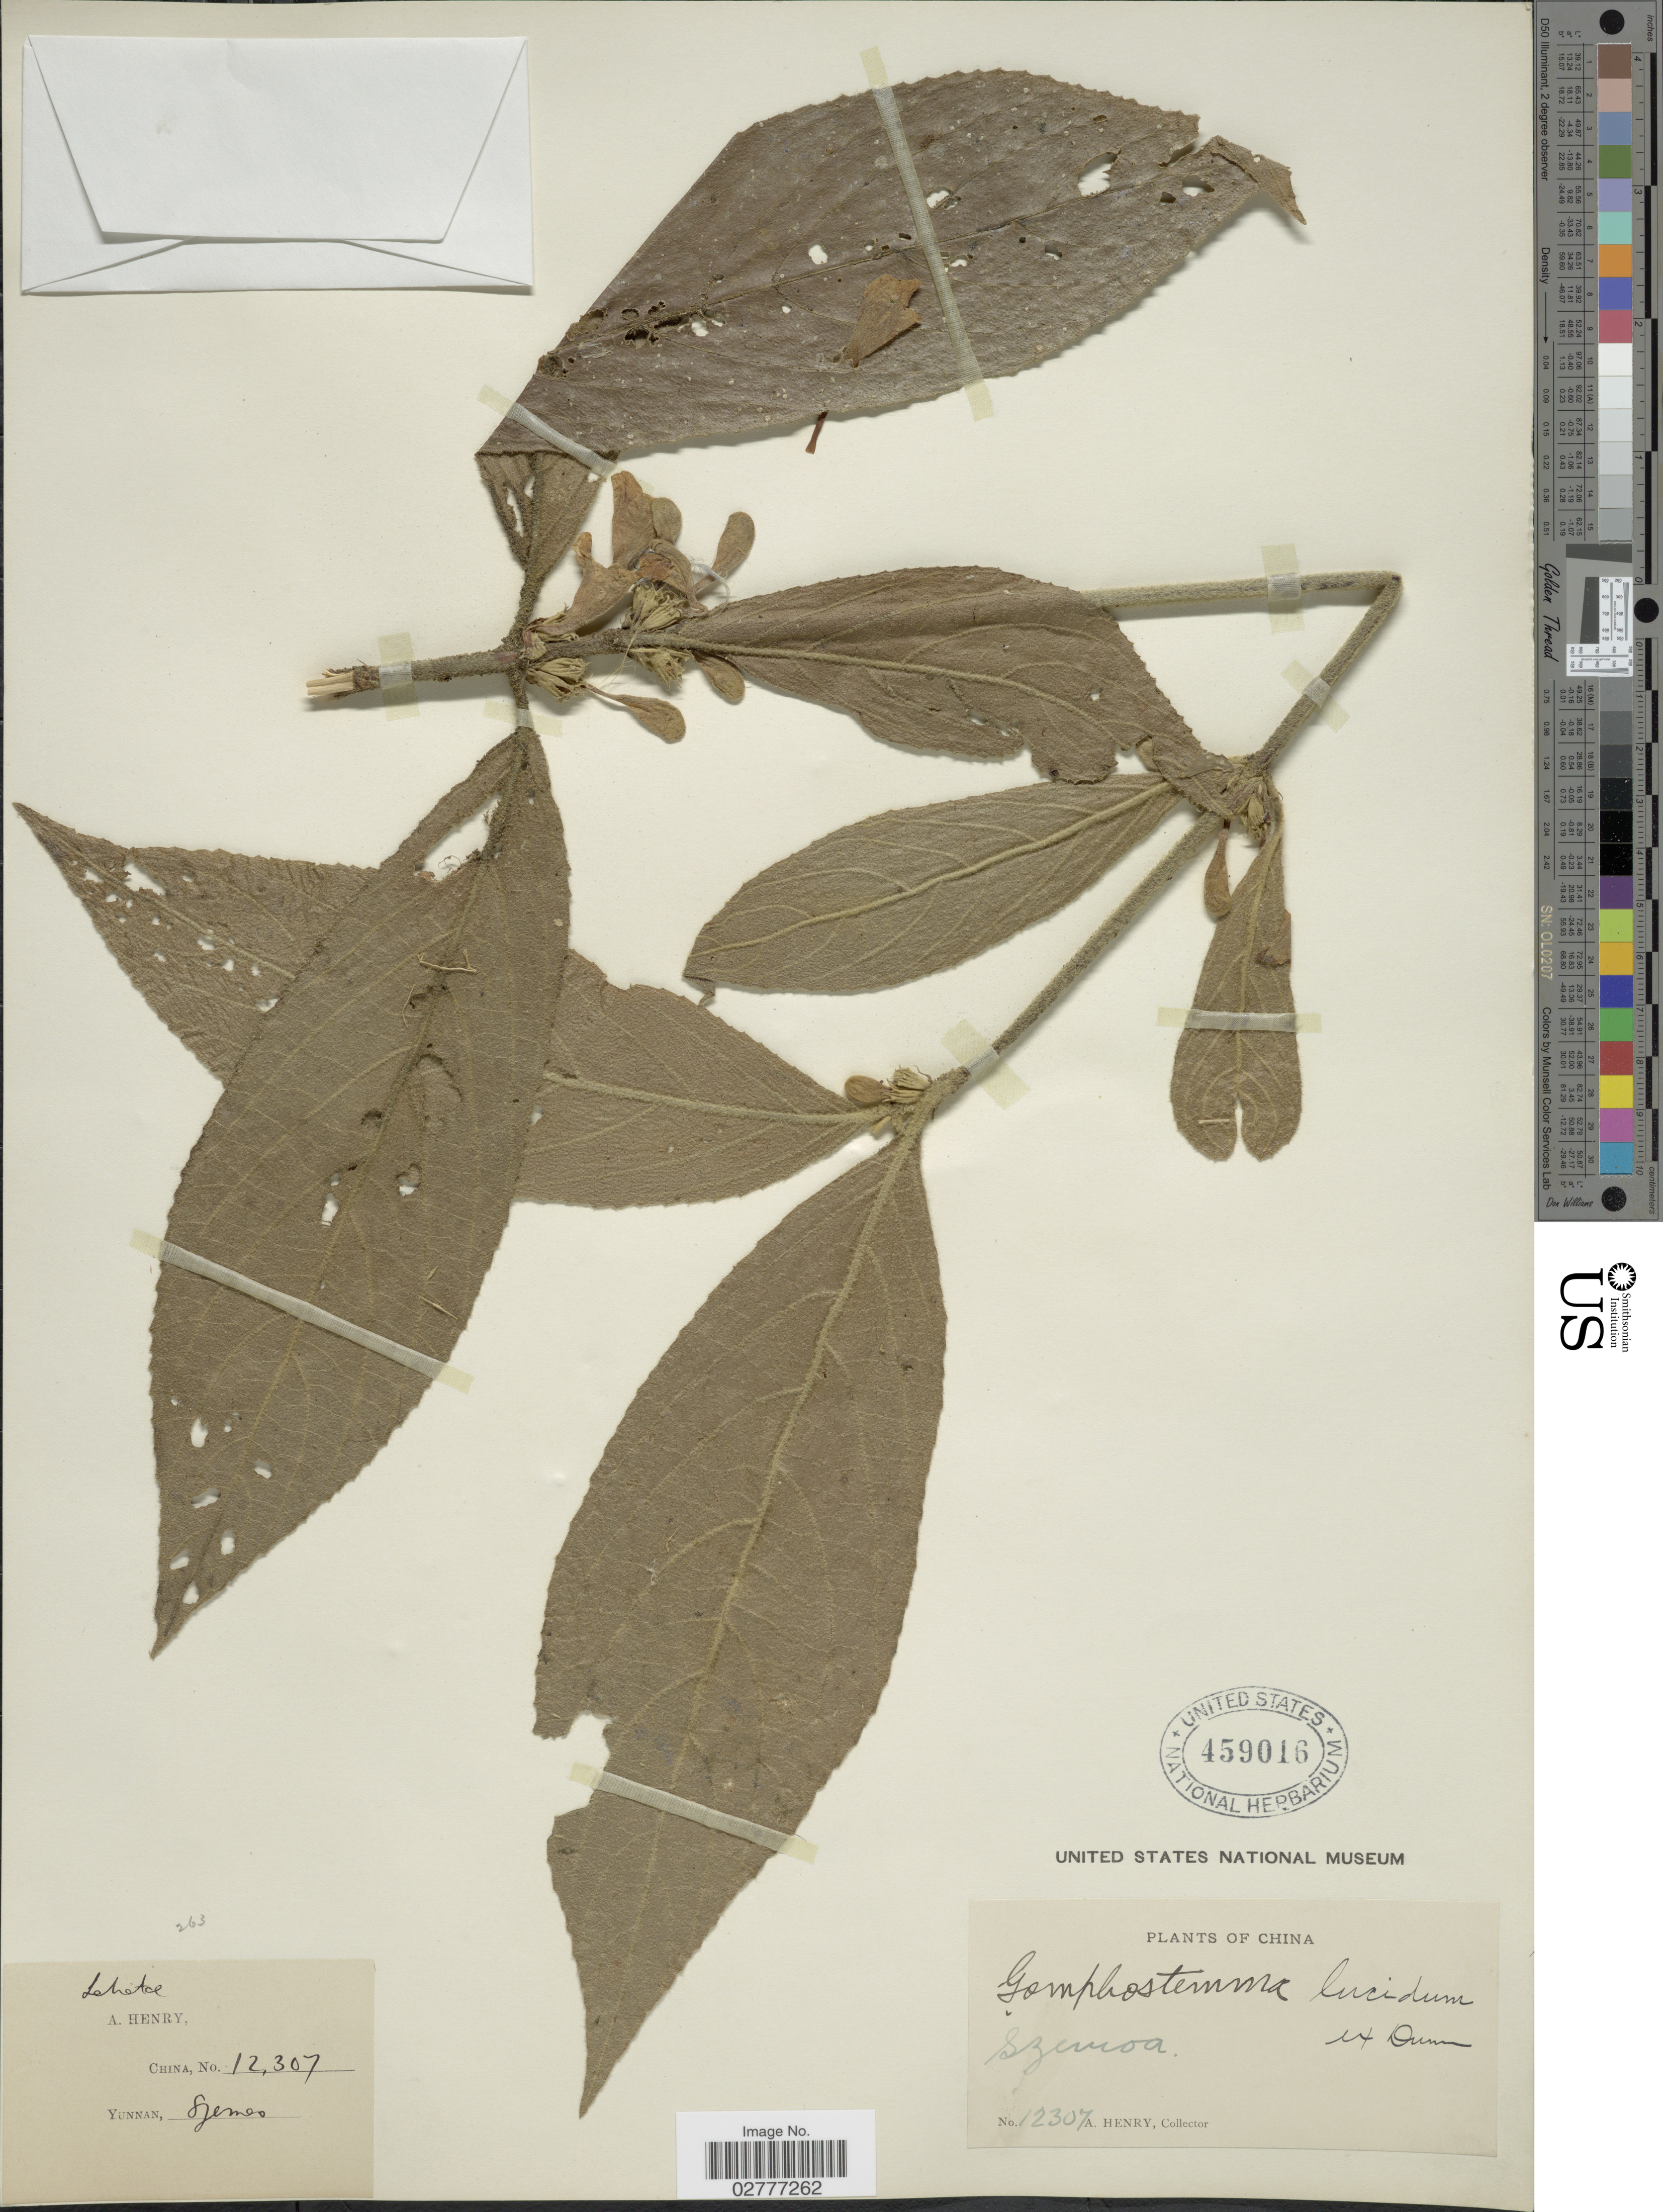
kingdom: Plantae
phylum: Tracheophyta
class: Magnoliopsida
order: Lamiales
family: Lamiaceae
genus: Gomphostemma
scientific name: Gomphostemma lucidum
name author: Wall. ex Benth.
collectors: A. Henry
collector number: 12307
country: China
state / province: Yunnan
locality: Szemoa.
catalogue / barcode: US 459016